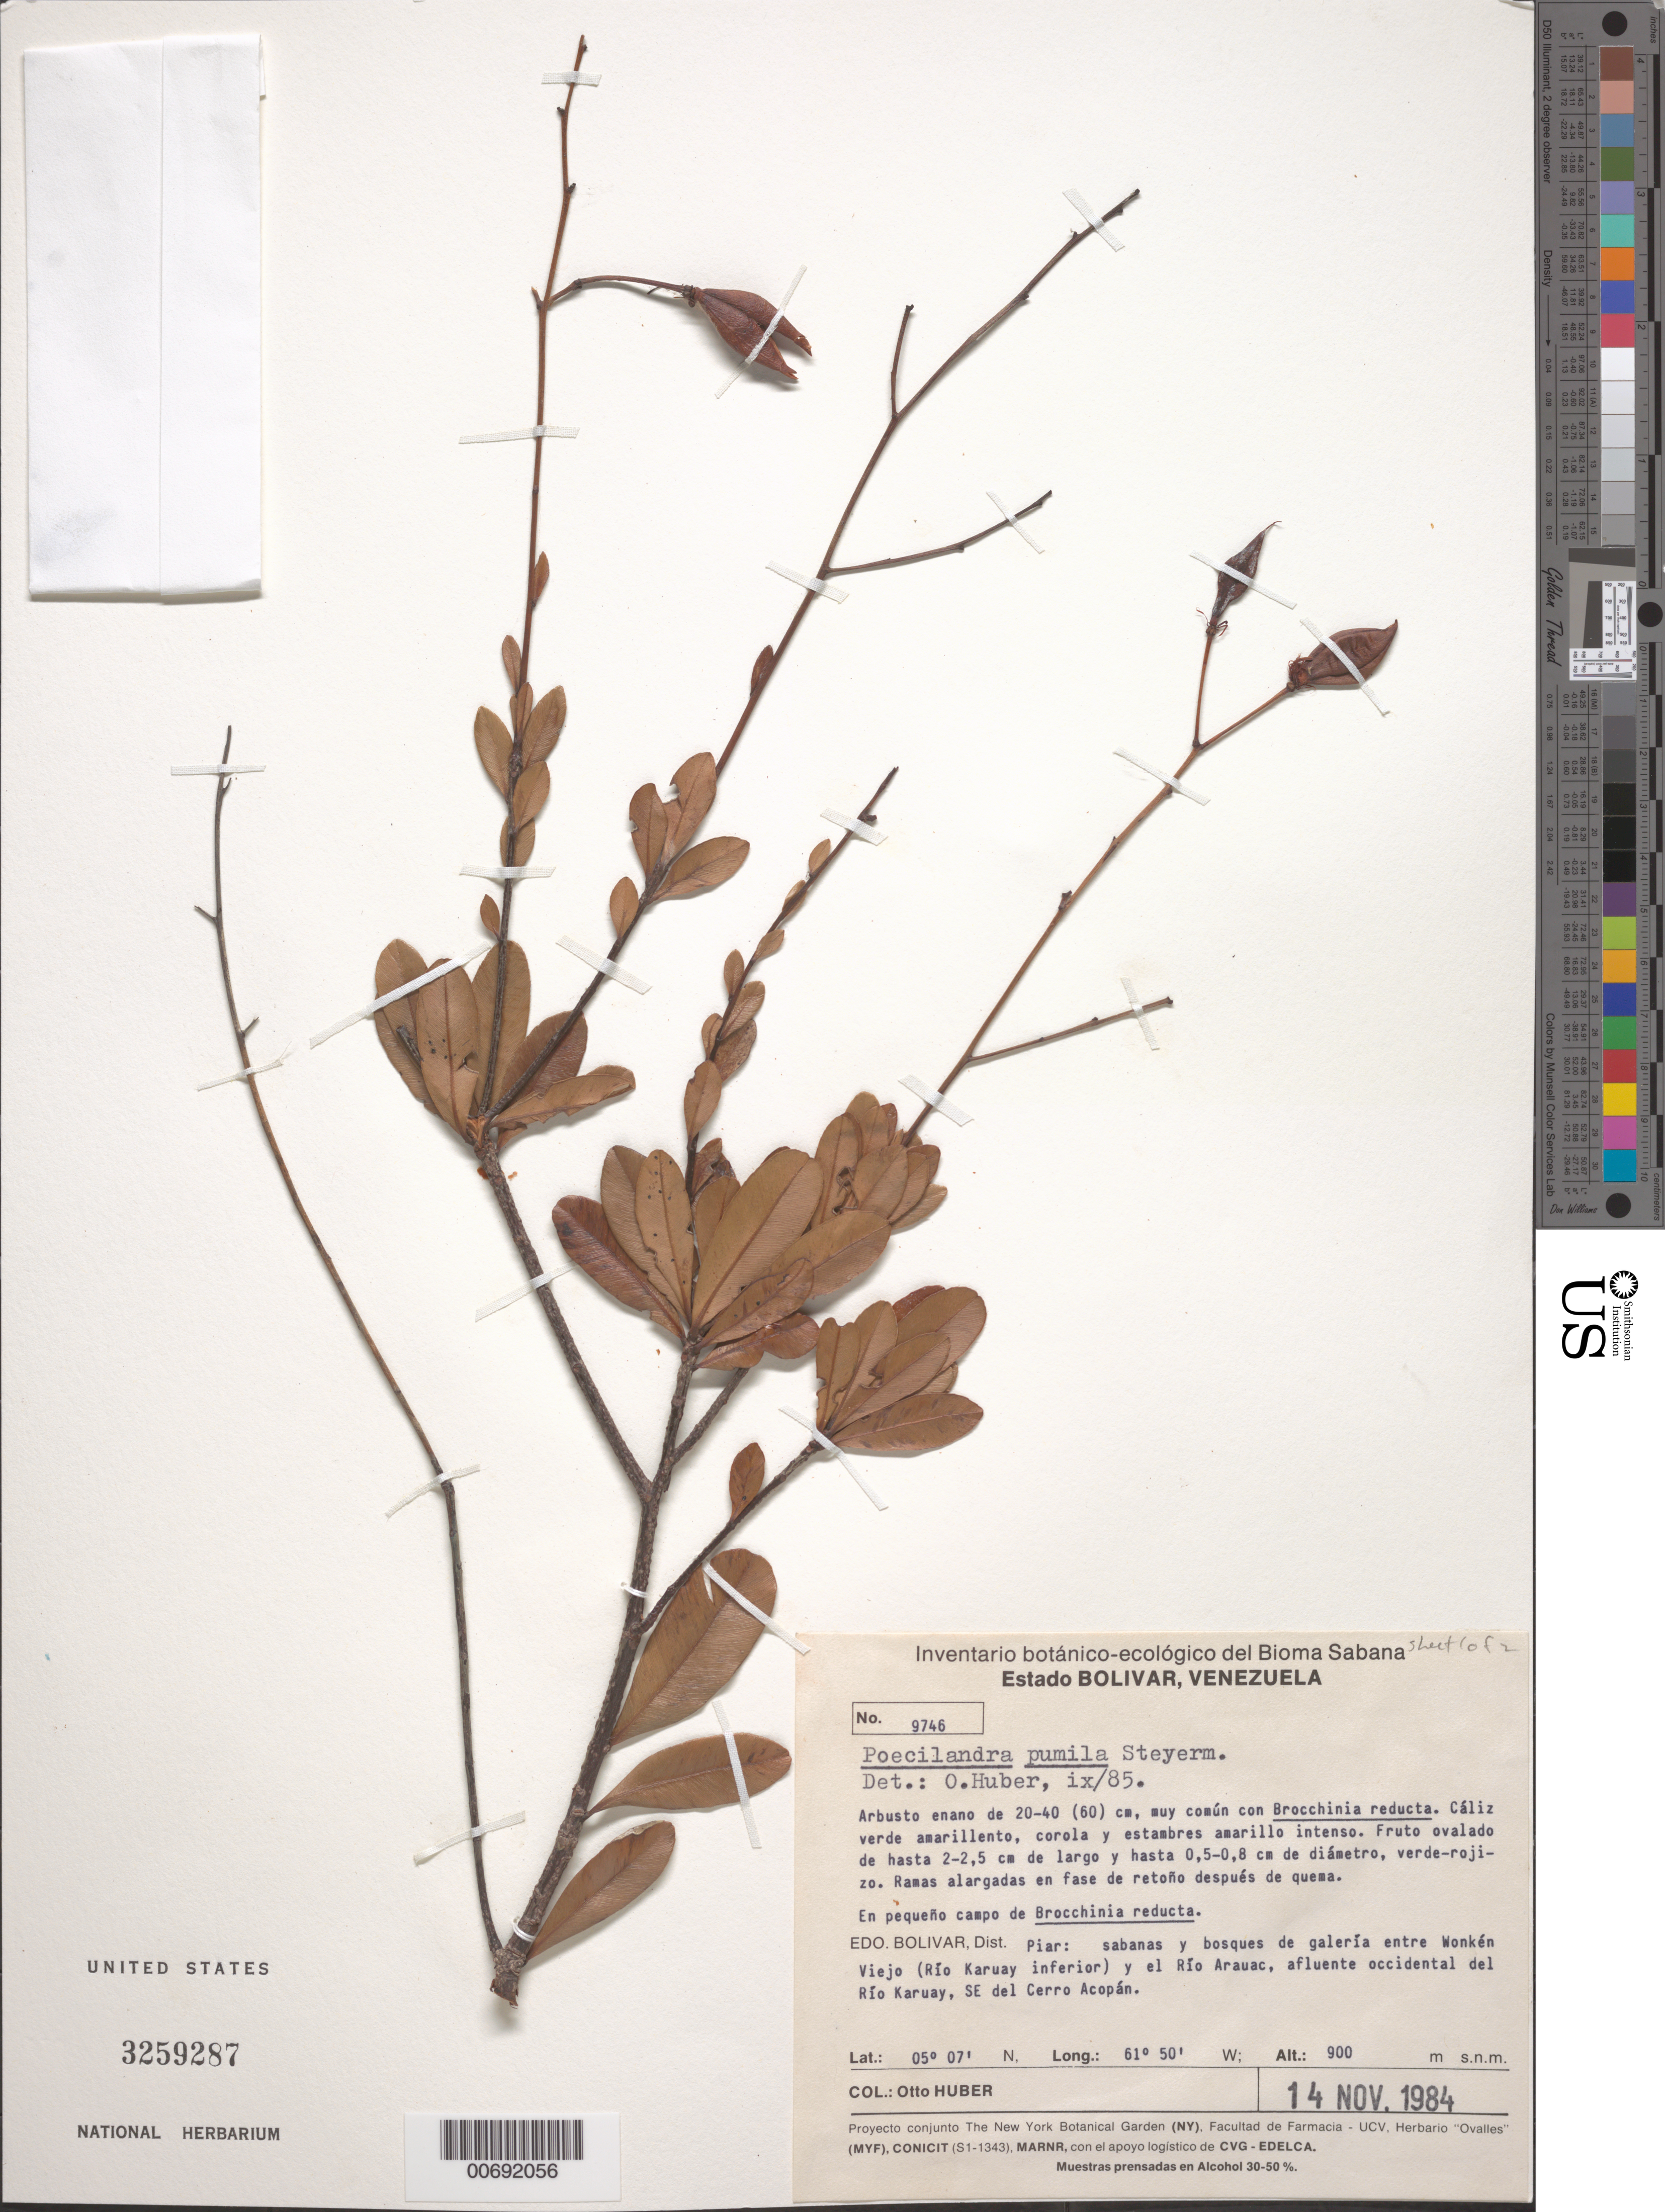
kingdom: Plantae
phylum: Tracheophyta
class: Magnoliopsida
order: Malpighiales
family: Ochnaceae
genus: Poecilandra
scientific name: Poecilandra pumila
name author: Steyerm.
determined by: Huber, Otto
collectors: O. Huber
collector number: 9746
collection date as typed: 14-Nov-84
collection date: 1984-11-14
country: Venezuela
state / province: Bolívar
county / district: Piar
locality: Wonken Veijo (Río Karuay inferíor) to Río Arauac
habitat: Sabanas y bosques de galeria; con Brocchinia reducta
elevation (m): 900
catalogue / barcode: US 3259287